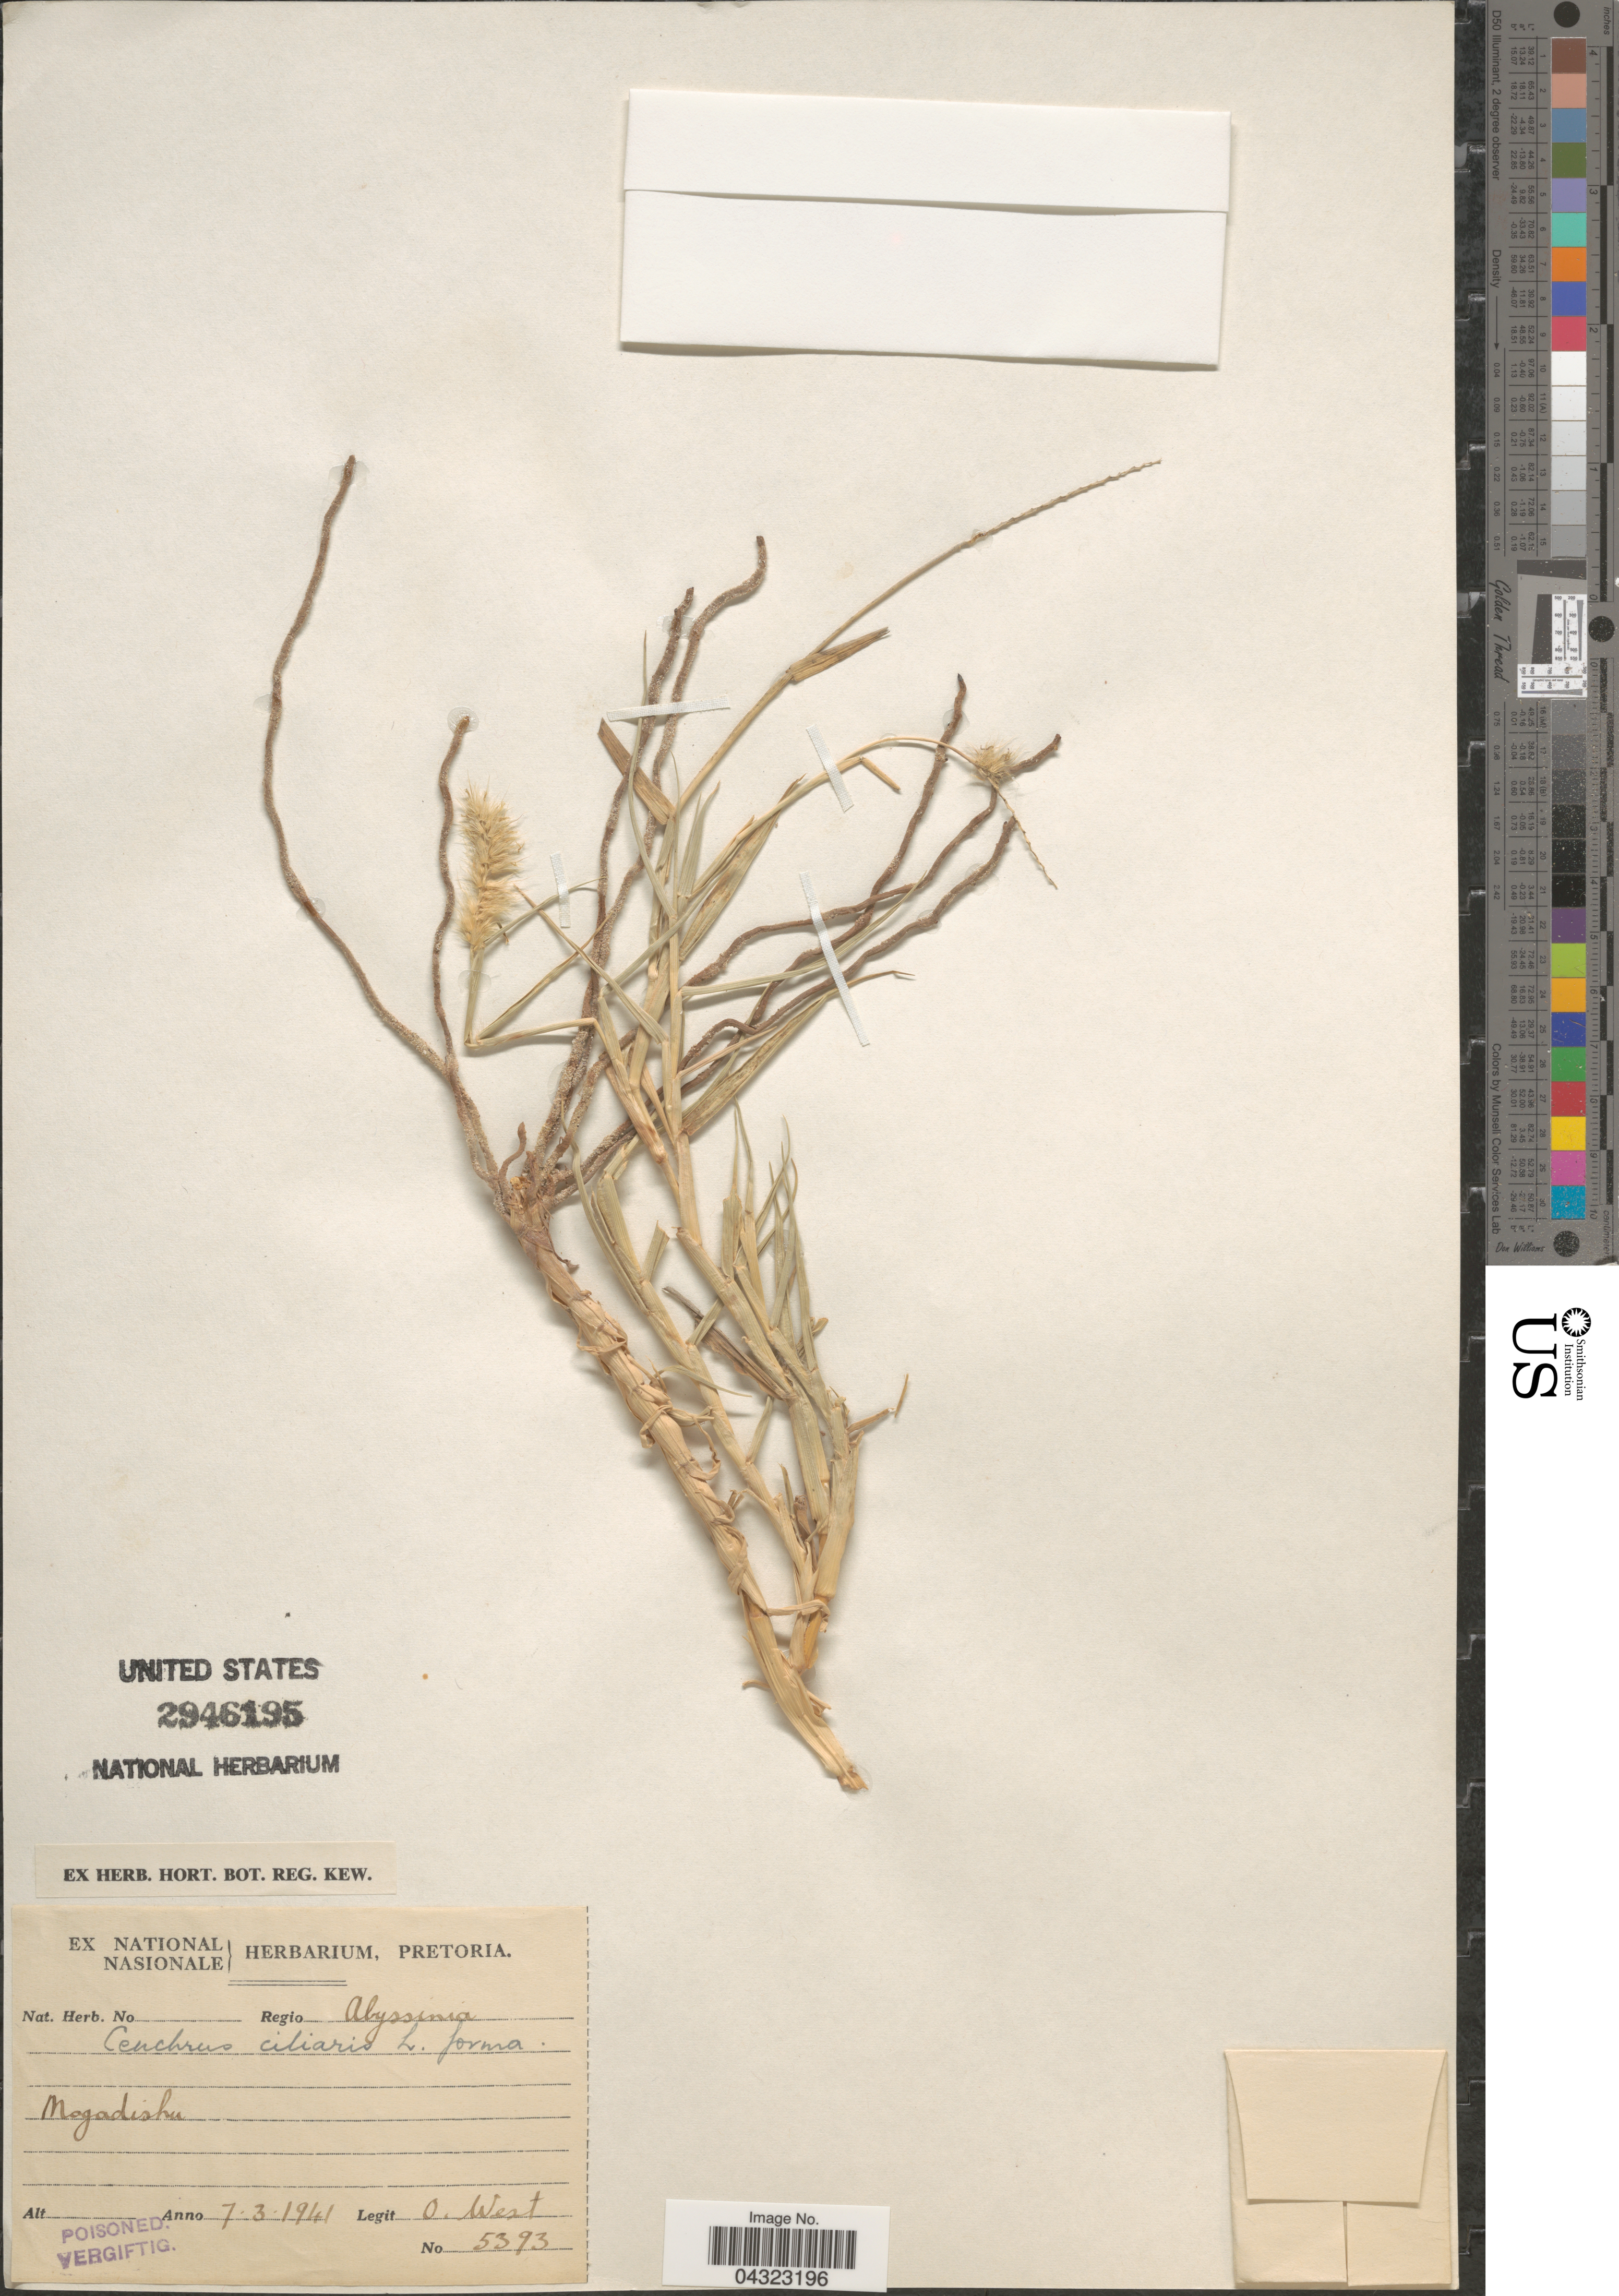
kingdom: Plantae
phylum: Tracheophyta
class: Liliopsida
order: Poales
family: Poaceae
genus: Cenchrus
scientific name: Cenchrus ciliaris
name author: L.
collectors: O. West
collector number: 5393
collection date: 1941-03-07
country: Ethiopia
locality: Regio Abyssinia. Mogadishu.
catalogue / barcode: US 2946195